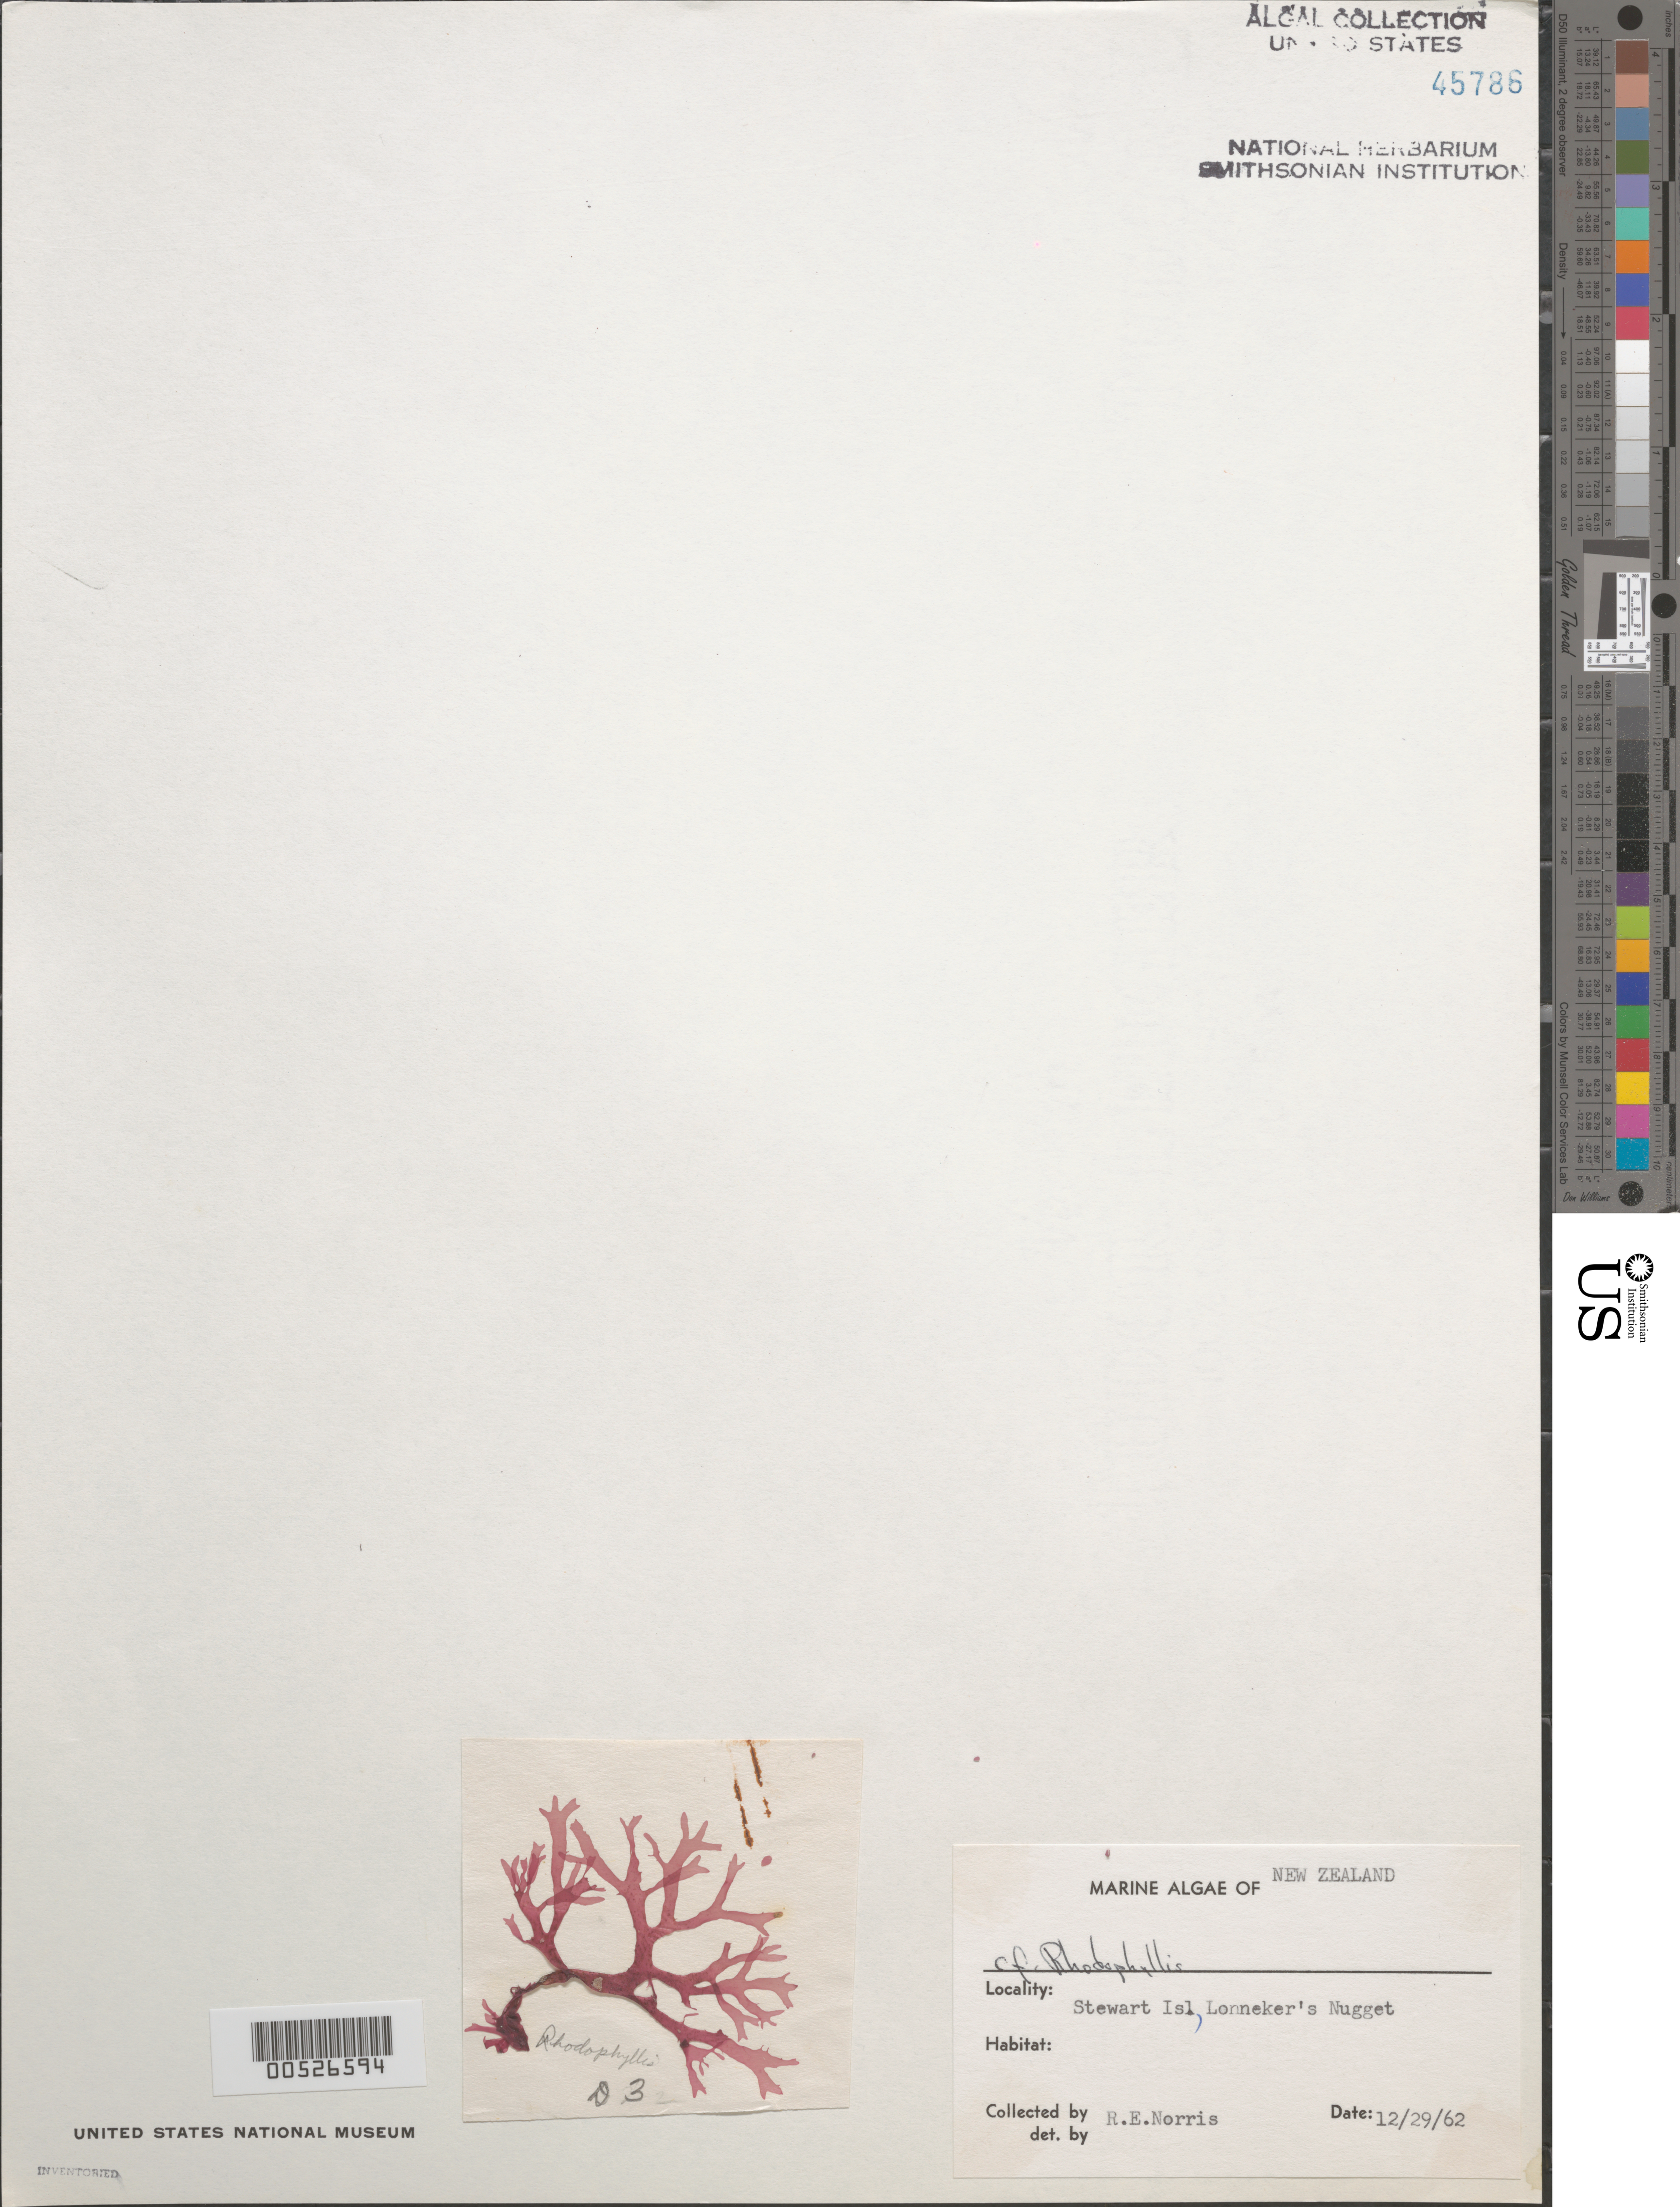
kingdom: Plantae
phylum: Rhodophyta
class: Florideophyceae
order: Gigartinales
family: Cystocloniaceae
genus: Rhodophyllis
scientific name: Rhodophyllis sp.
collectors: R. E. Norris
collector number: D3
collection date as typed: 29 Dec 1962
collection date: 1962-12-29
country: New Zealand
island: Stewart Island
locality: Lonneker's Nugget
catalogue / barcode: US 45786